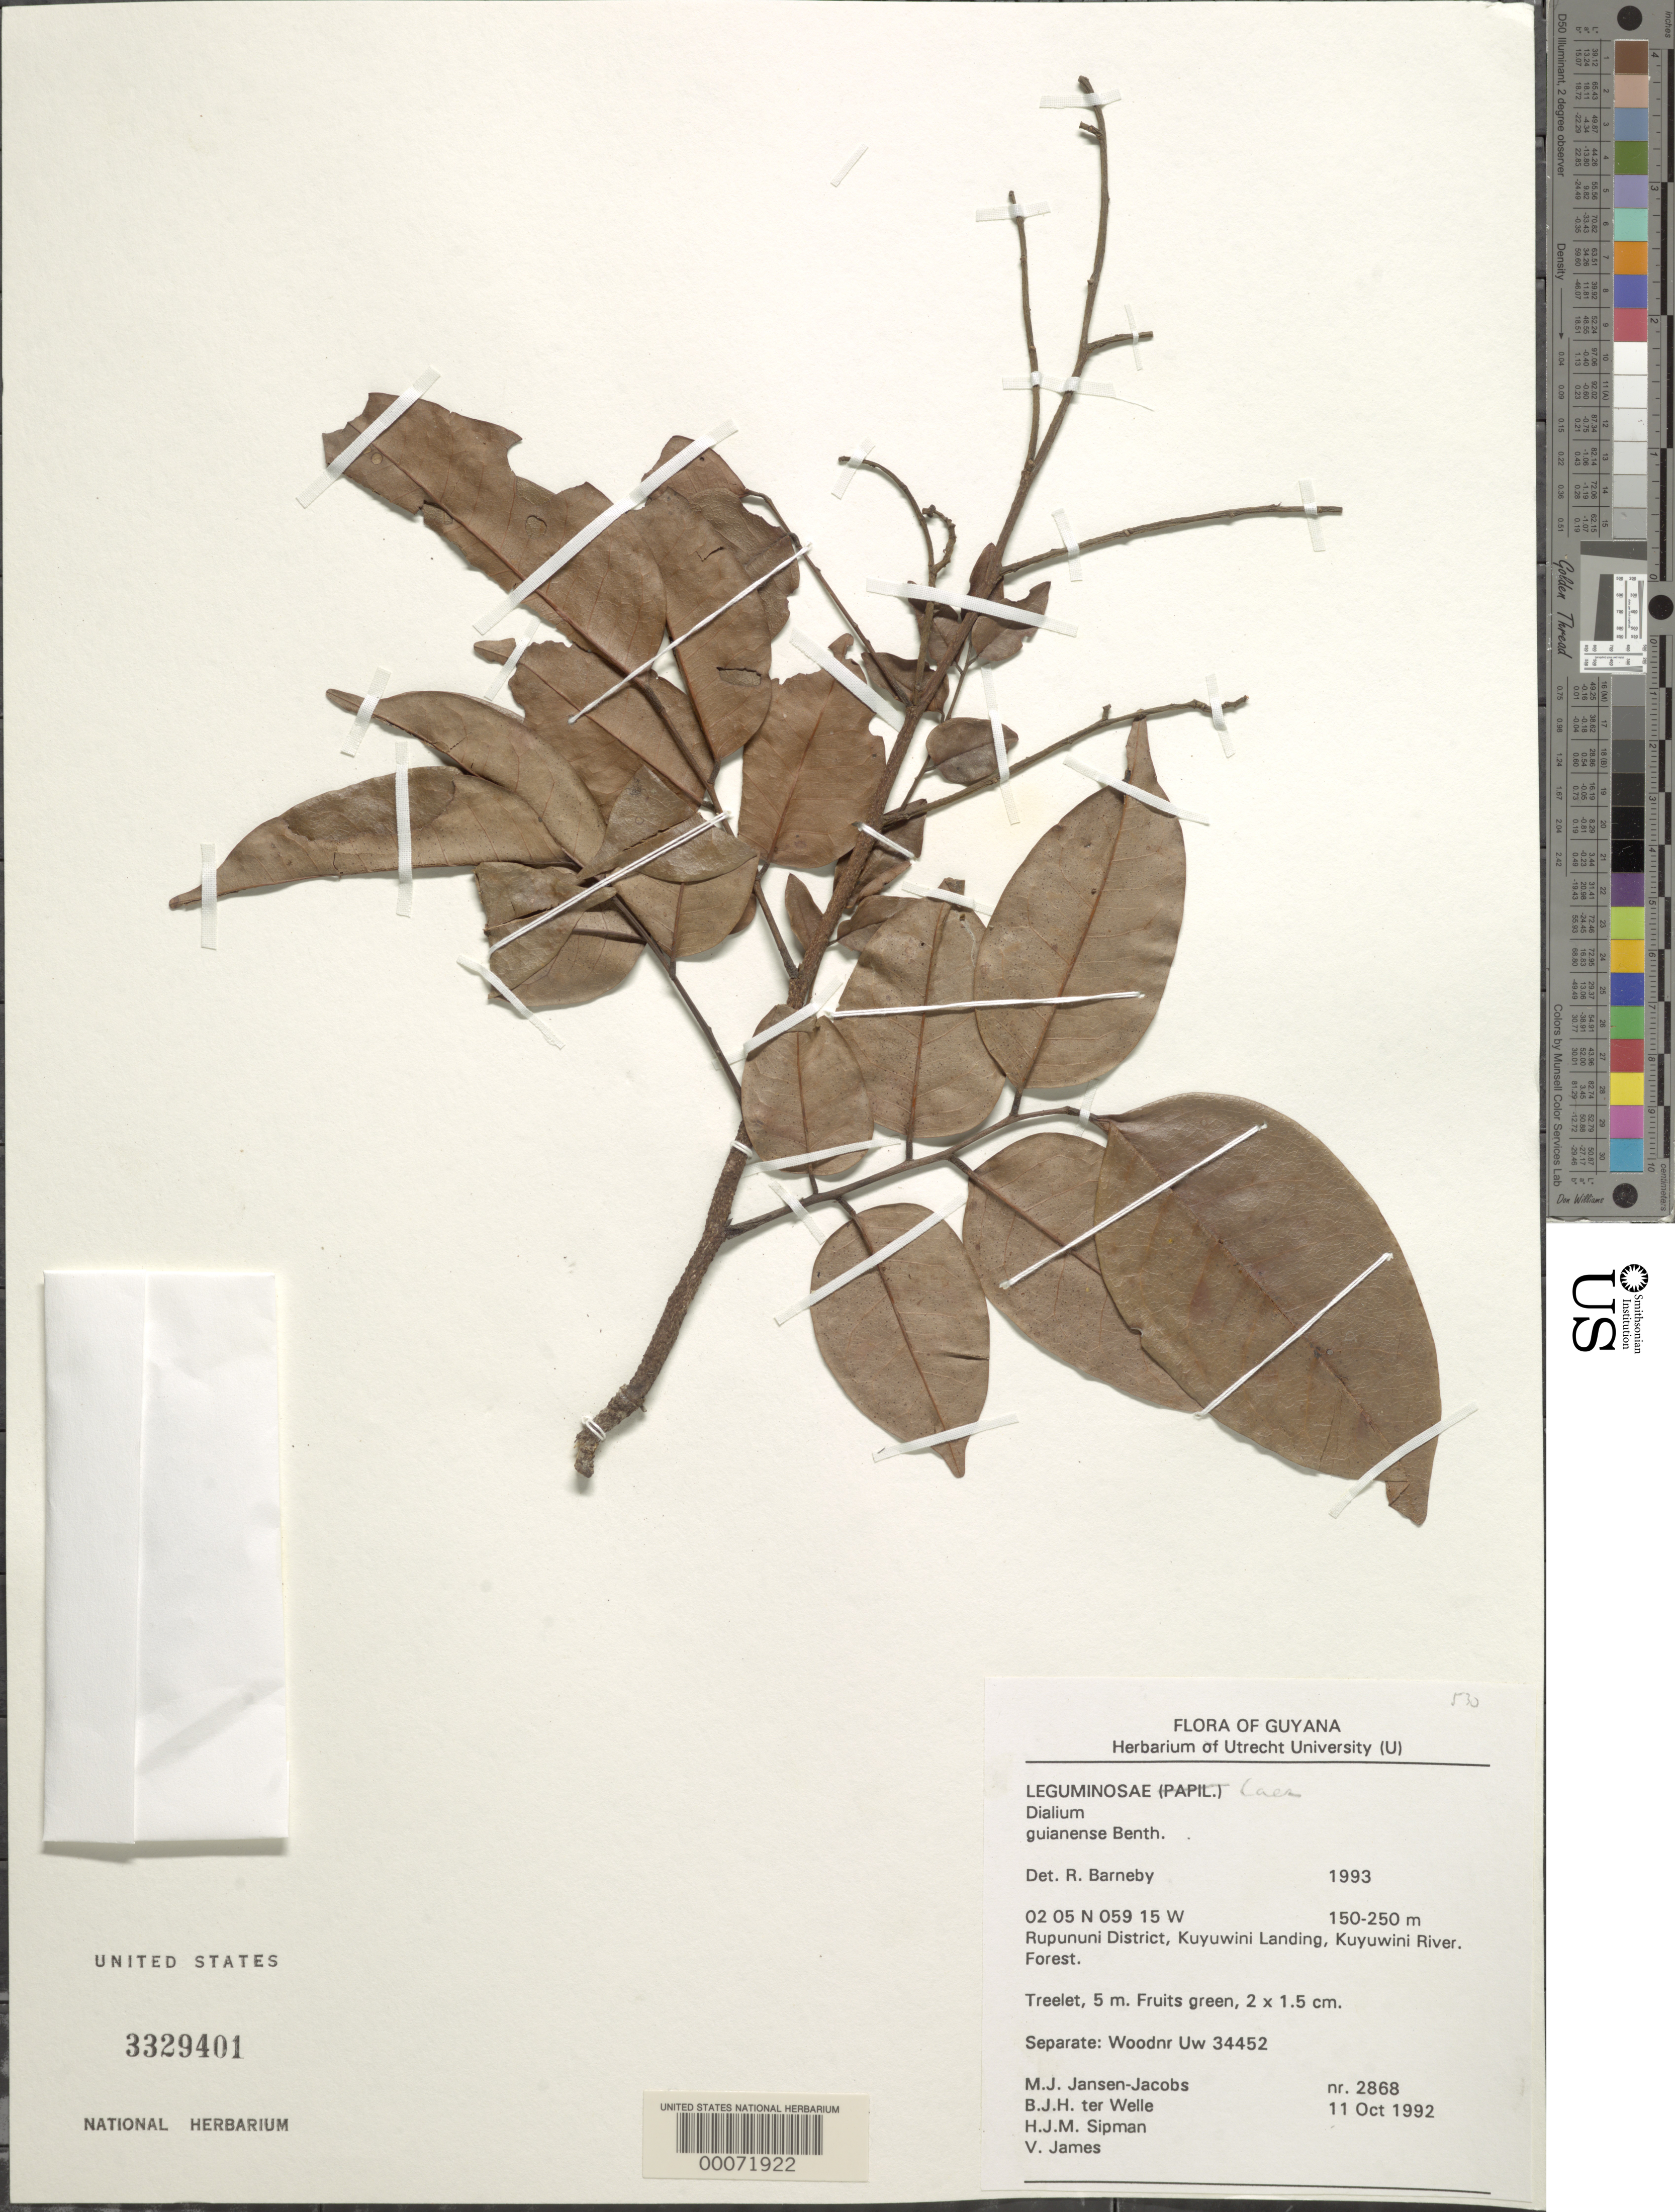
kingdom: Plantae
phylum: Tracheophyta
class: Magnoliopsida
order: Fabales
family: Fabaceae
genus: Dialium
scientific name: Dialium guianense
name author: (Aubl.) Sandwith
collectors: M. J. Jansen-Jacobs, B. Welle, H. J. M. Sipman & V. James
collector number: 2868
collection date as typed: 11 Oct 1992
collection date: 1992-10-11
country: Guyana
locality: Rupununi dist., kuyuwini landing, kuyuwini river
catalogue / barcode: US 3329401